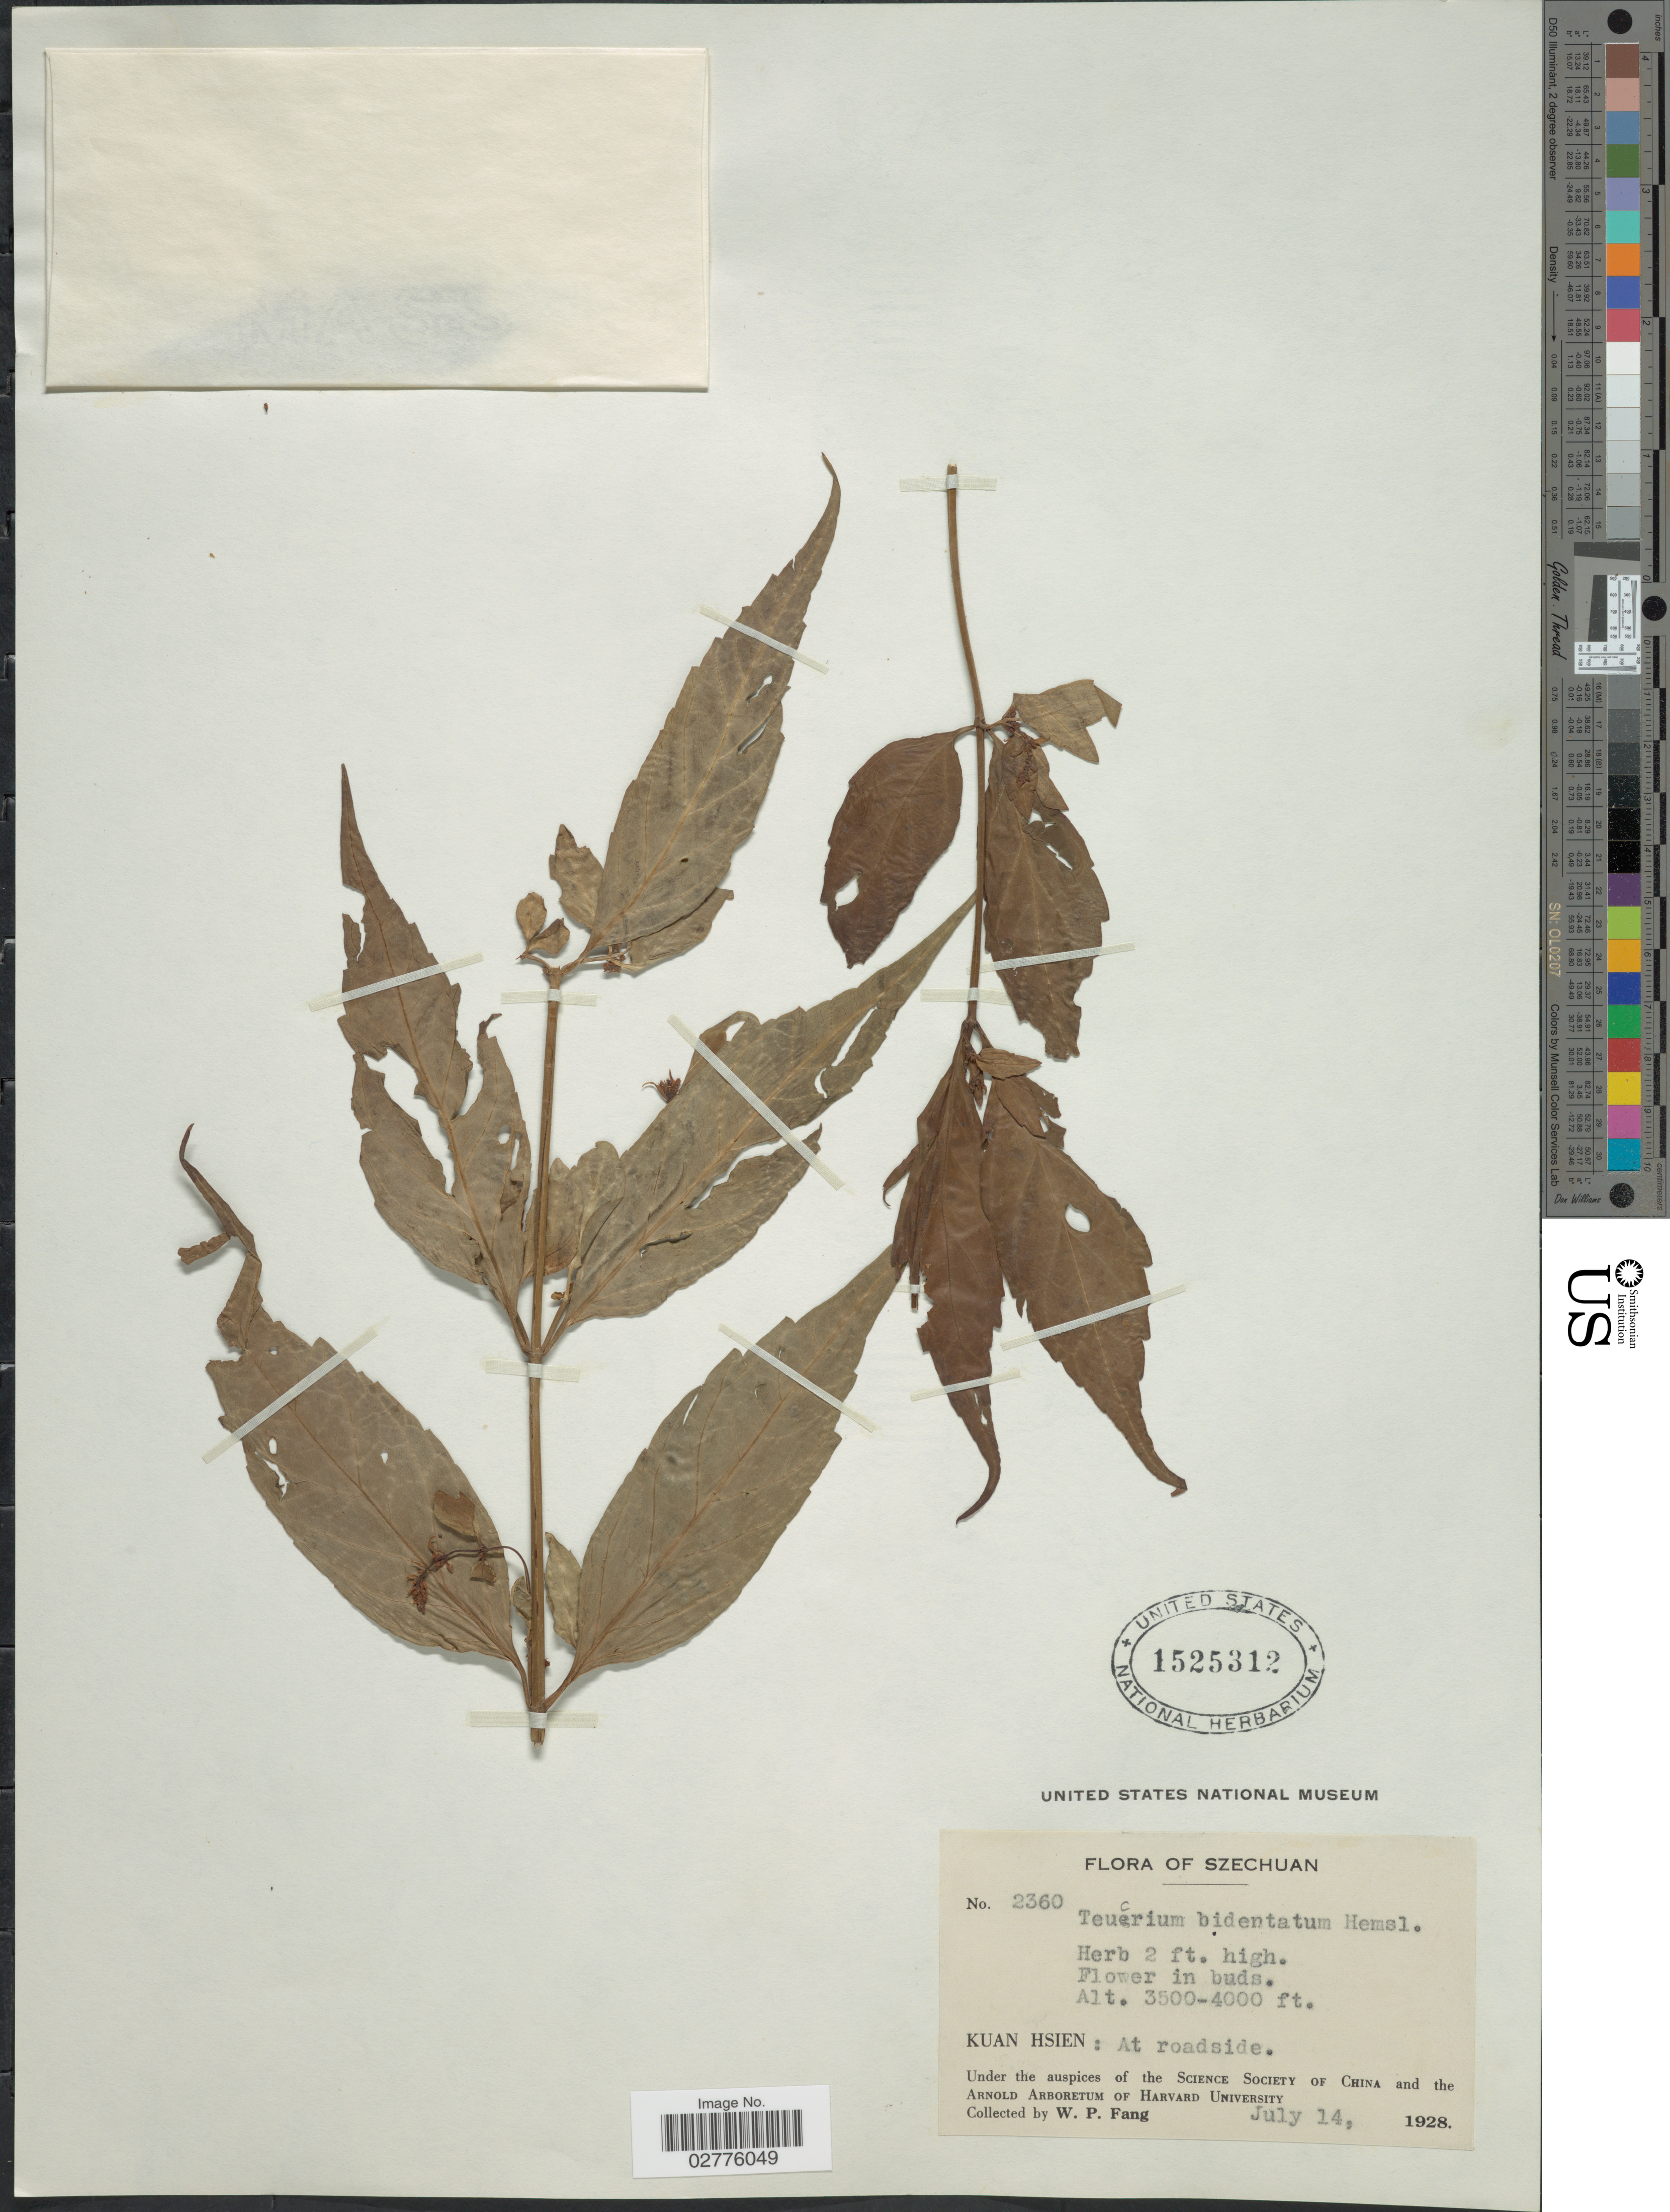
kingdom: Plantae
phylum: Tracheophyta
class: Magnoliopsida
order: Lamiales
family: Lamiaceae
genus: Teucrium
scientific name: Teucrium bidentatum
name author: Hemsl.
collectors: W. P. Fang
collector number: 2360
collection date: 1928-07-14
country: China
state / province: Sichuan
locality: Szechuan, Kuan Hsien: At roadside.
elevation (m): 1067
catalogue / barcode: US 1525312